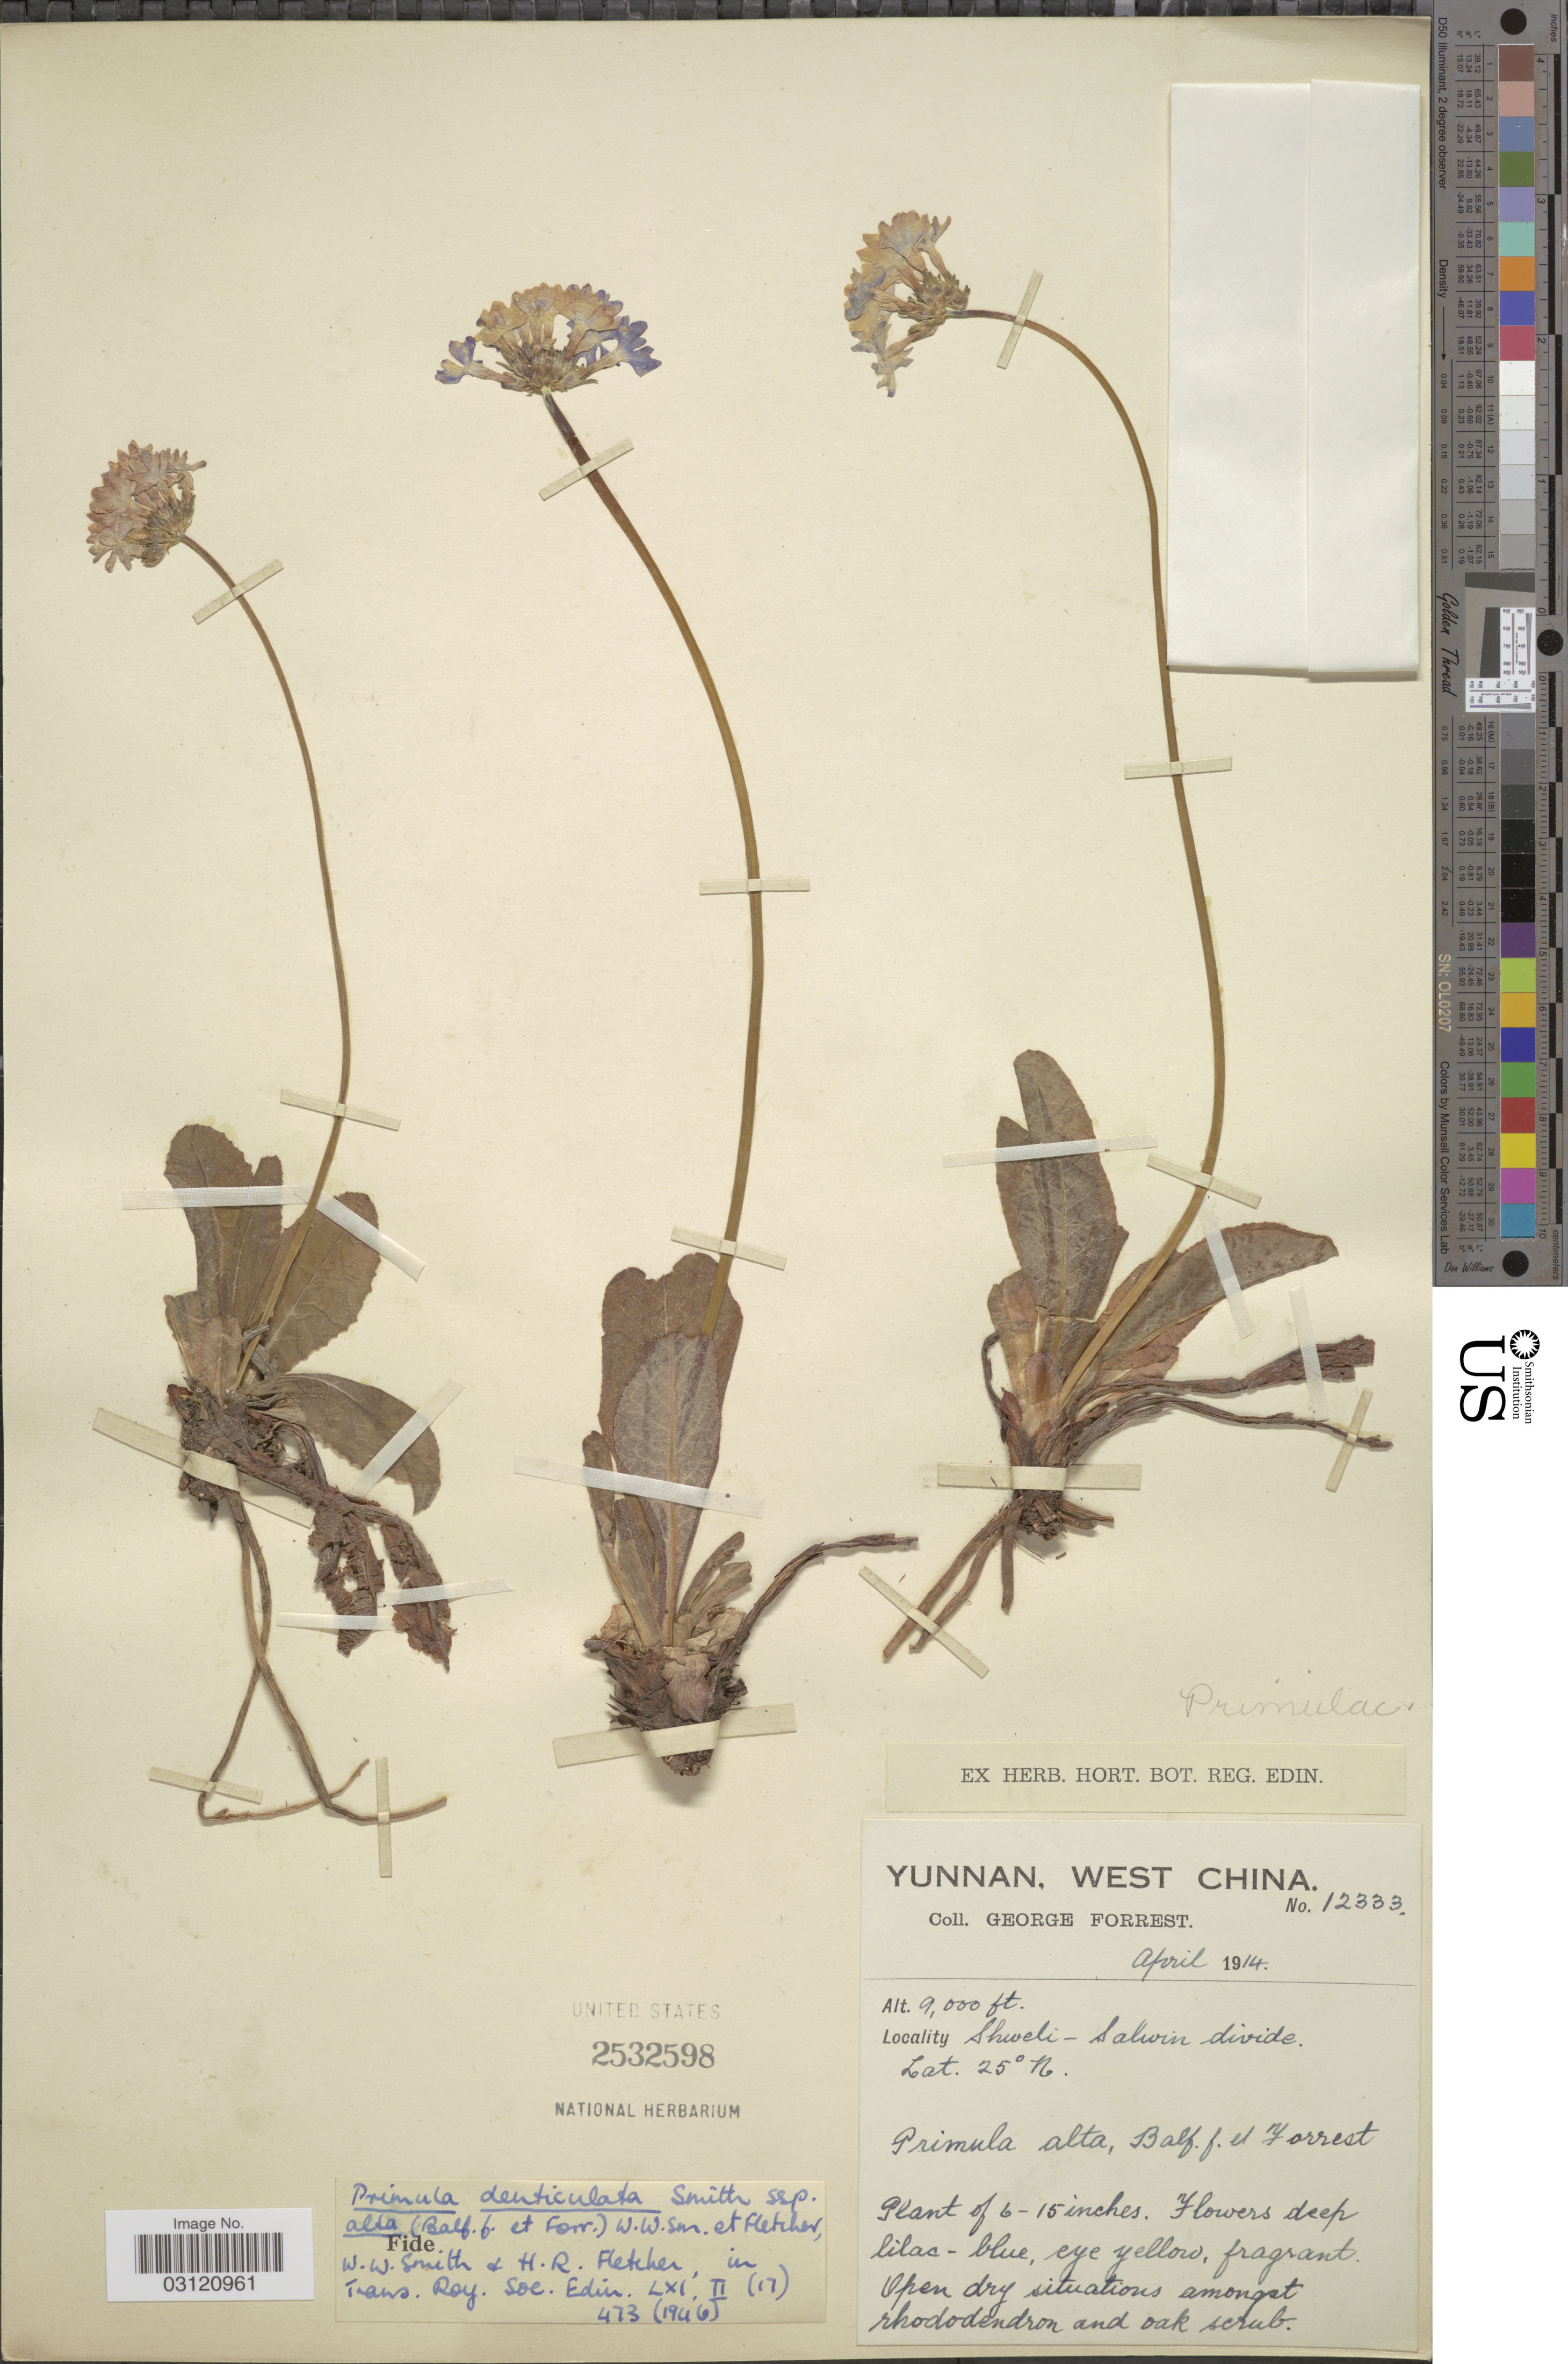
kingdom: Plantae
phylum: Tracheophyta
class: Magnoliopsida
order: Ericales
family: Primulaceae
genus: Primula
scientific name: Primula denticulata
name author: Sm.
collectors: G. Forrest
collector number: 12333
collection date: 1914-04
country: China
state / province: Yunnan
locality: West China. Shweli - Salwin divide.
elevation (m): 2743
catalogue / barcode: US 2532598